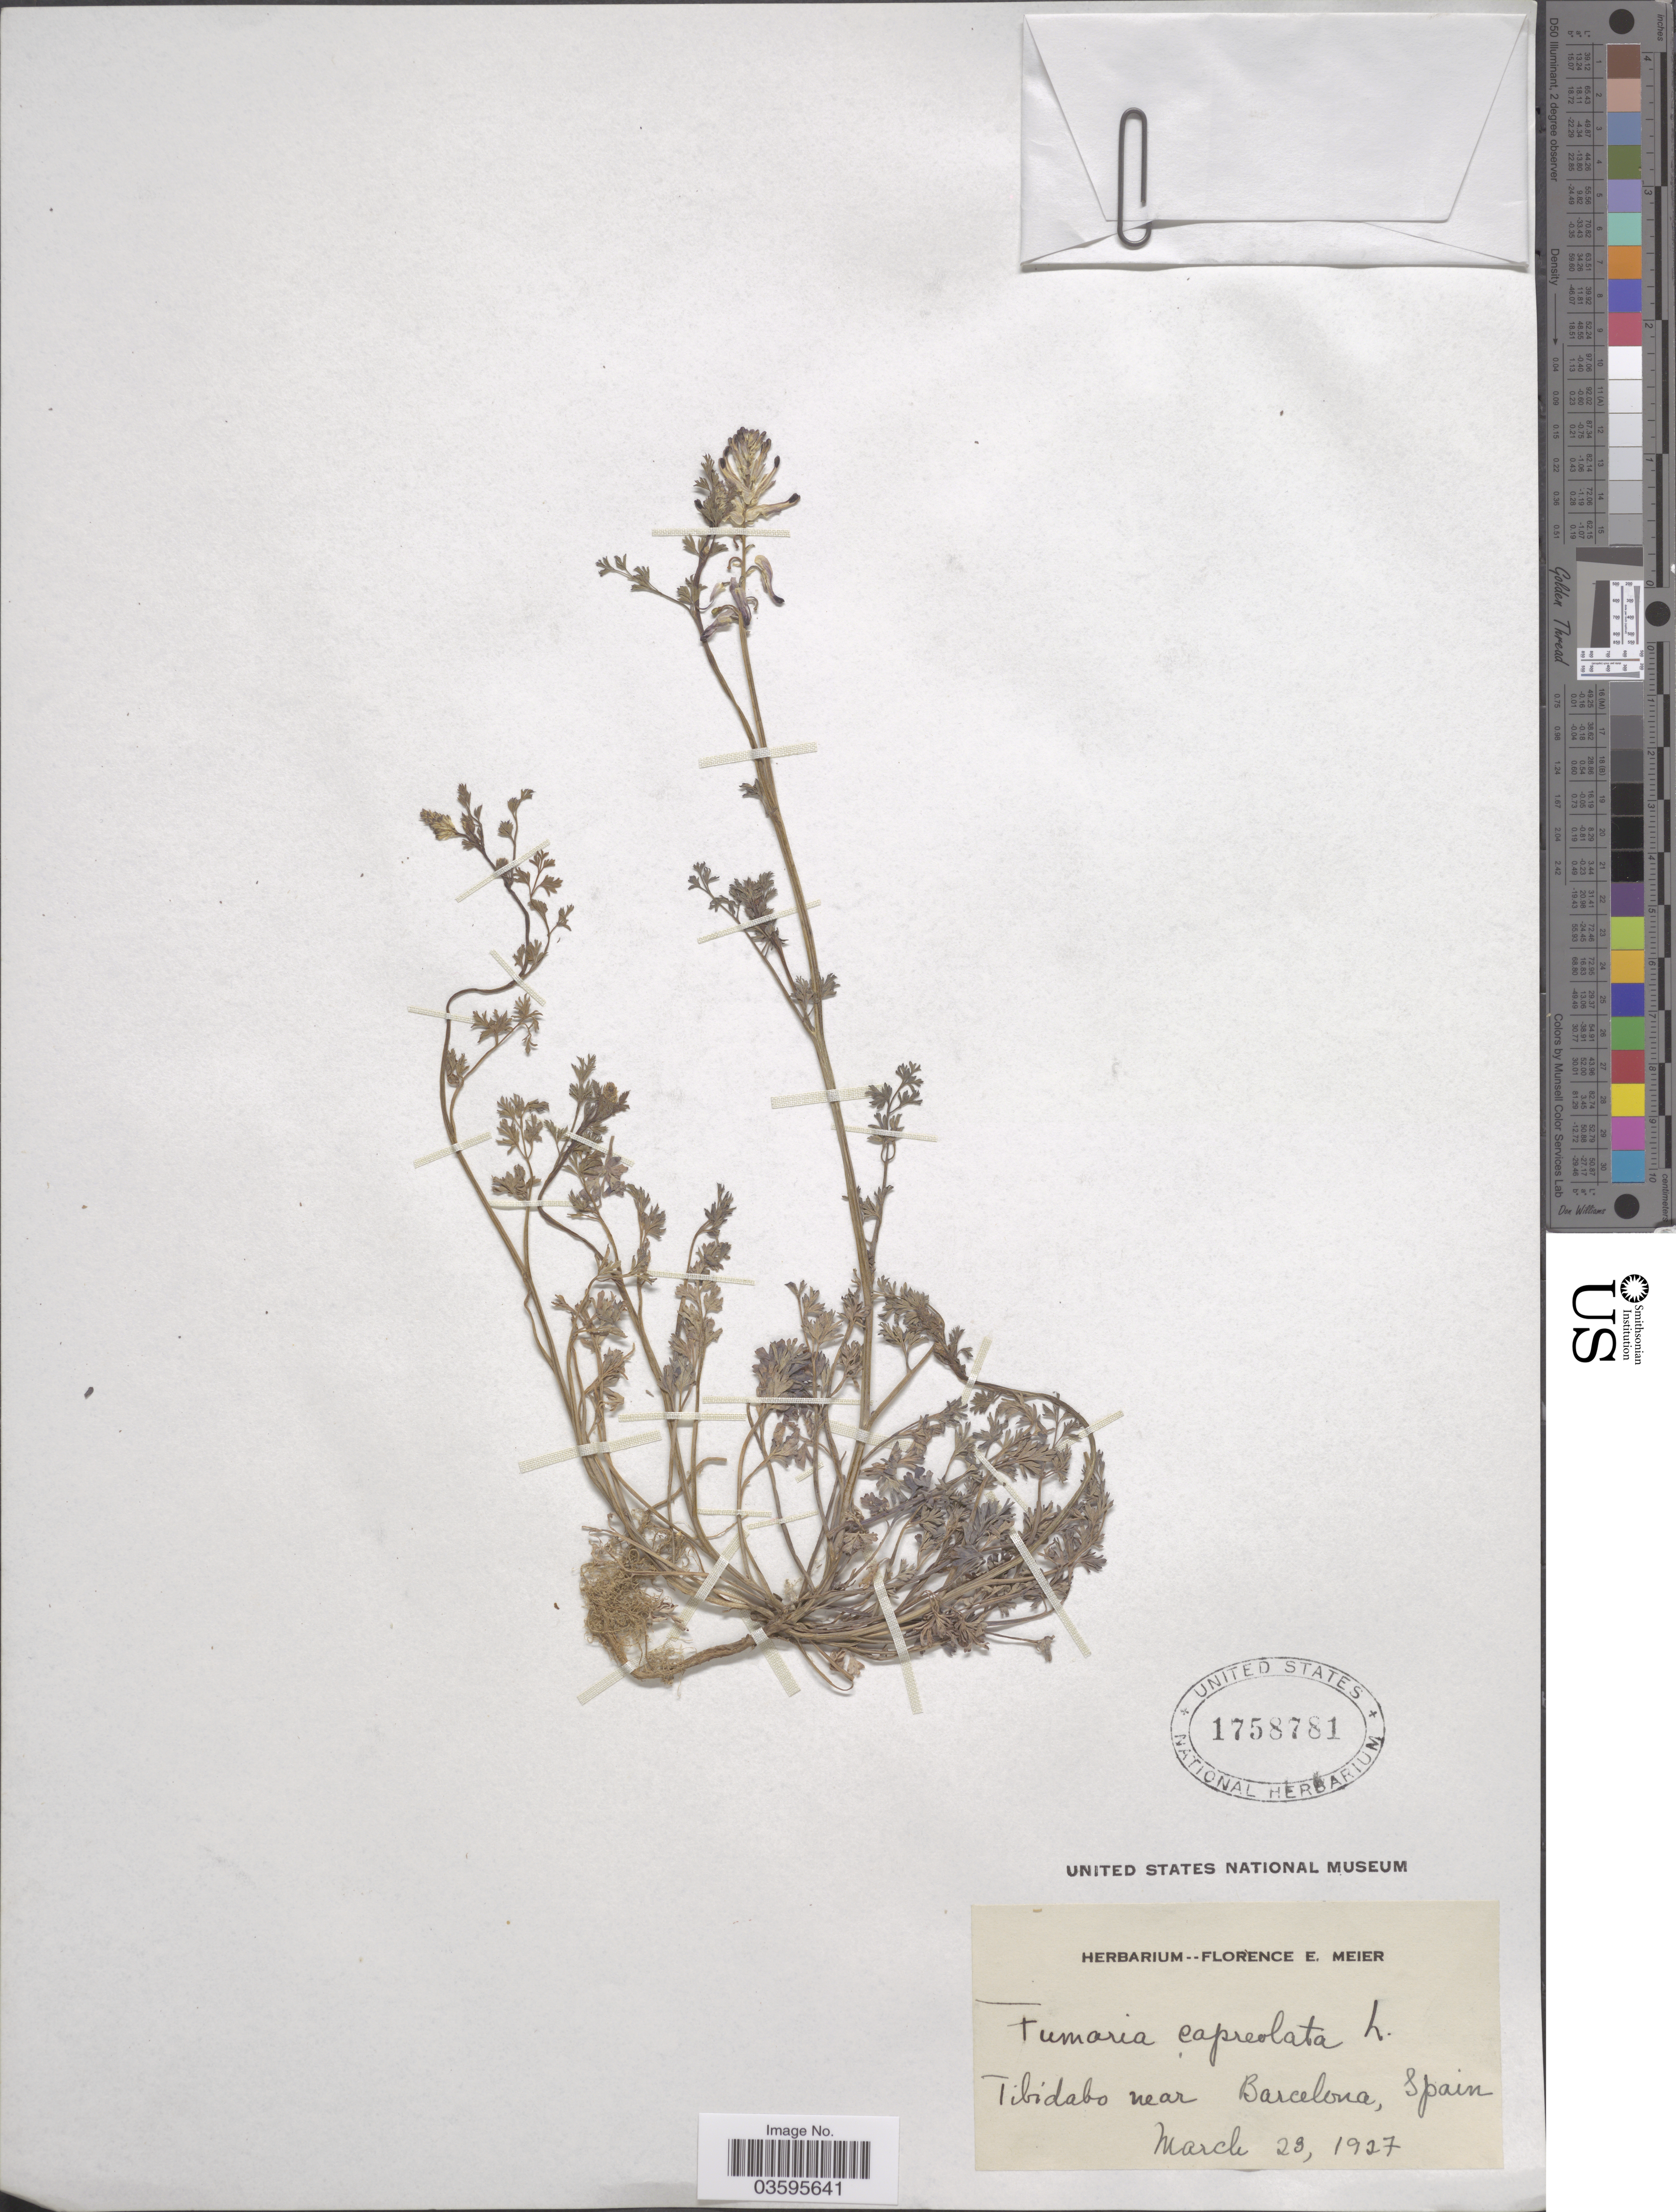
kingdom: Plantae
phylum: Tracheophyta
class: Magnoliopsida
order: Ranunculales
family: Papaveraceae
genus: Fumaria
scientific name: Fumaria capreolata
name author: L.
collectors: ex herb. Florence E. Meier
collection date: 1927-03-23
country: Spain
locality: Tibidabo near Barcelona.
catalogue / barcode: US 1758781